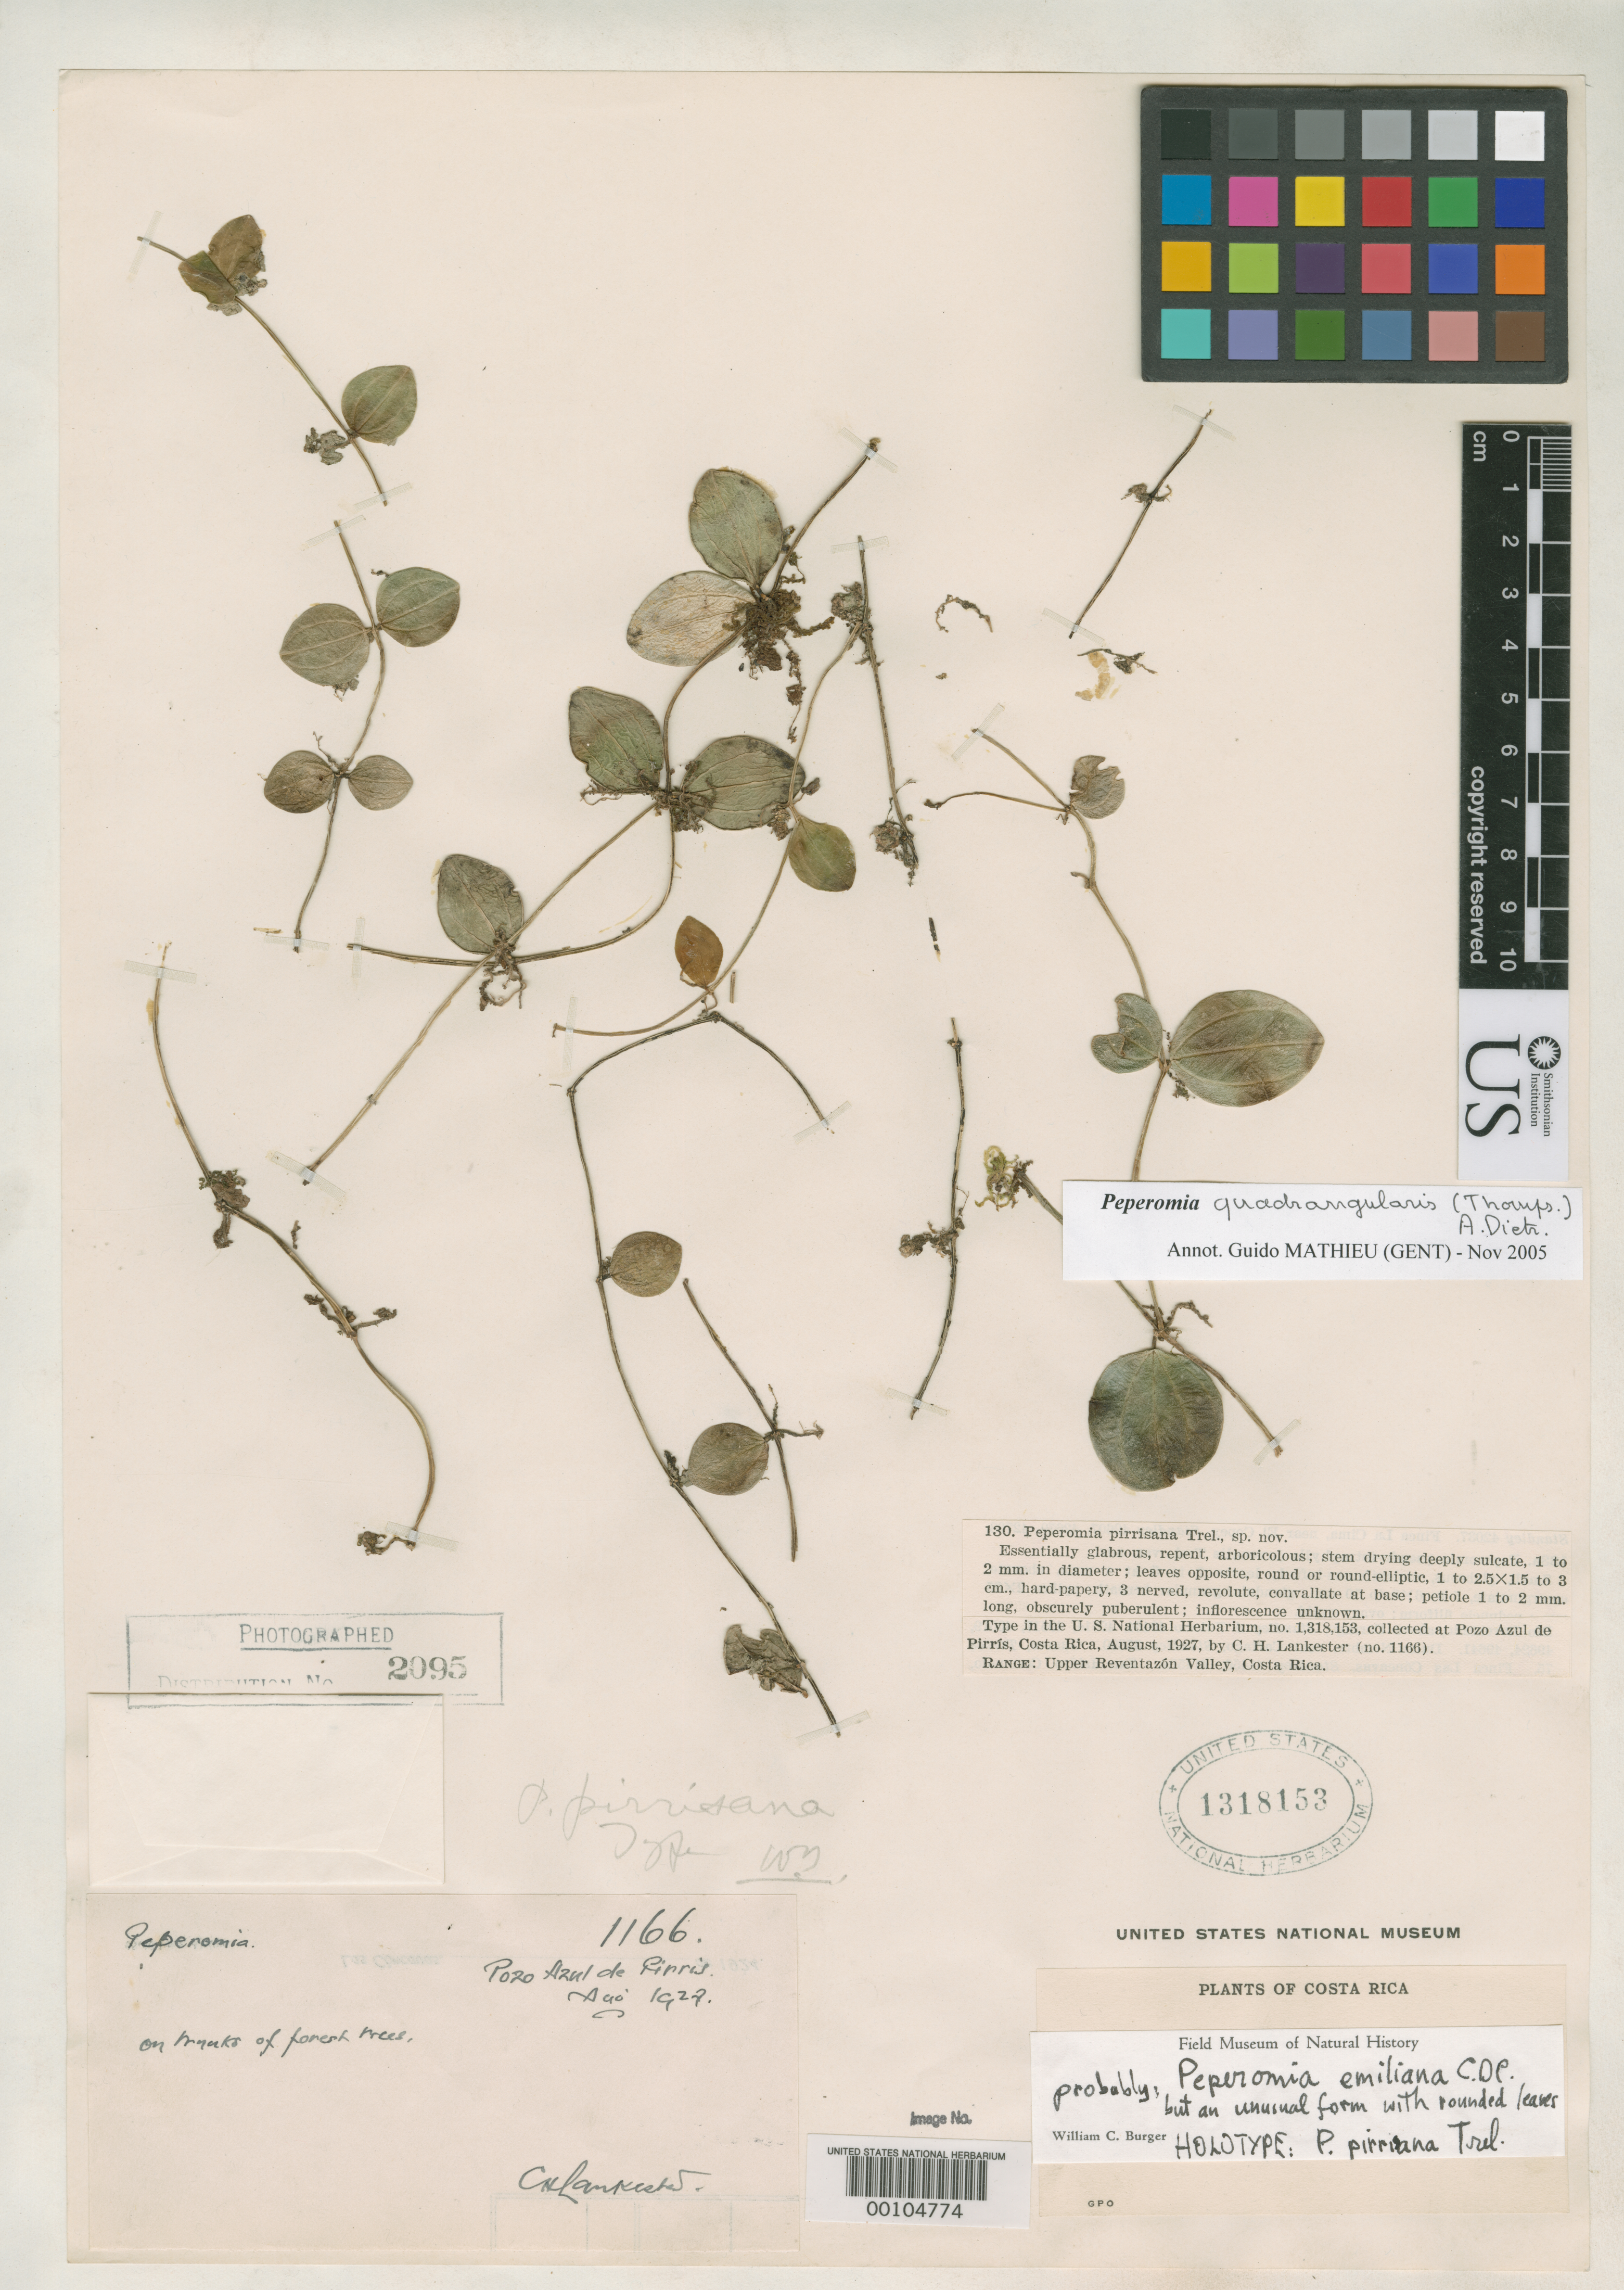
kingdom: Plantae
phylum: Tracheophyta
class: Magnoliopsida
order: Piperales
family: Piperaceae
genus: Peperomia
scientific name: Peperomia pirrisana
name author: Trel.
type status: Holotype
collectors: C. H. Lankester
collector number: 1166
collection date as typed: Aug 1927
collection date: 1927-08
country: Costa Rica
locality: Pozo Azul de Pirris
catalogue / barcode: US 1318153